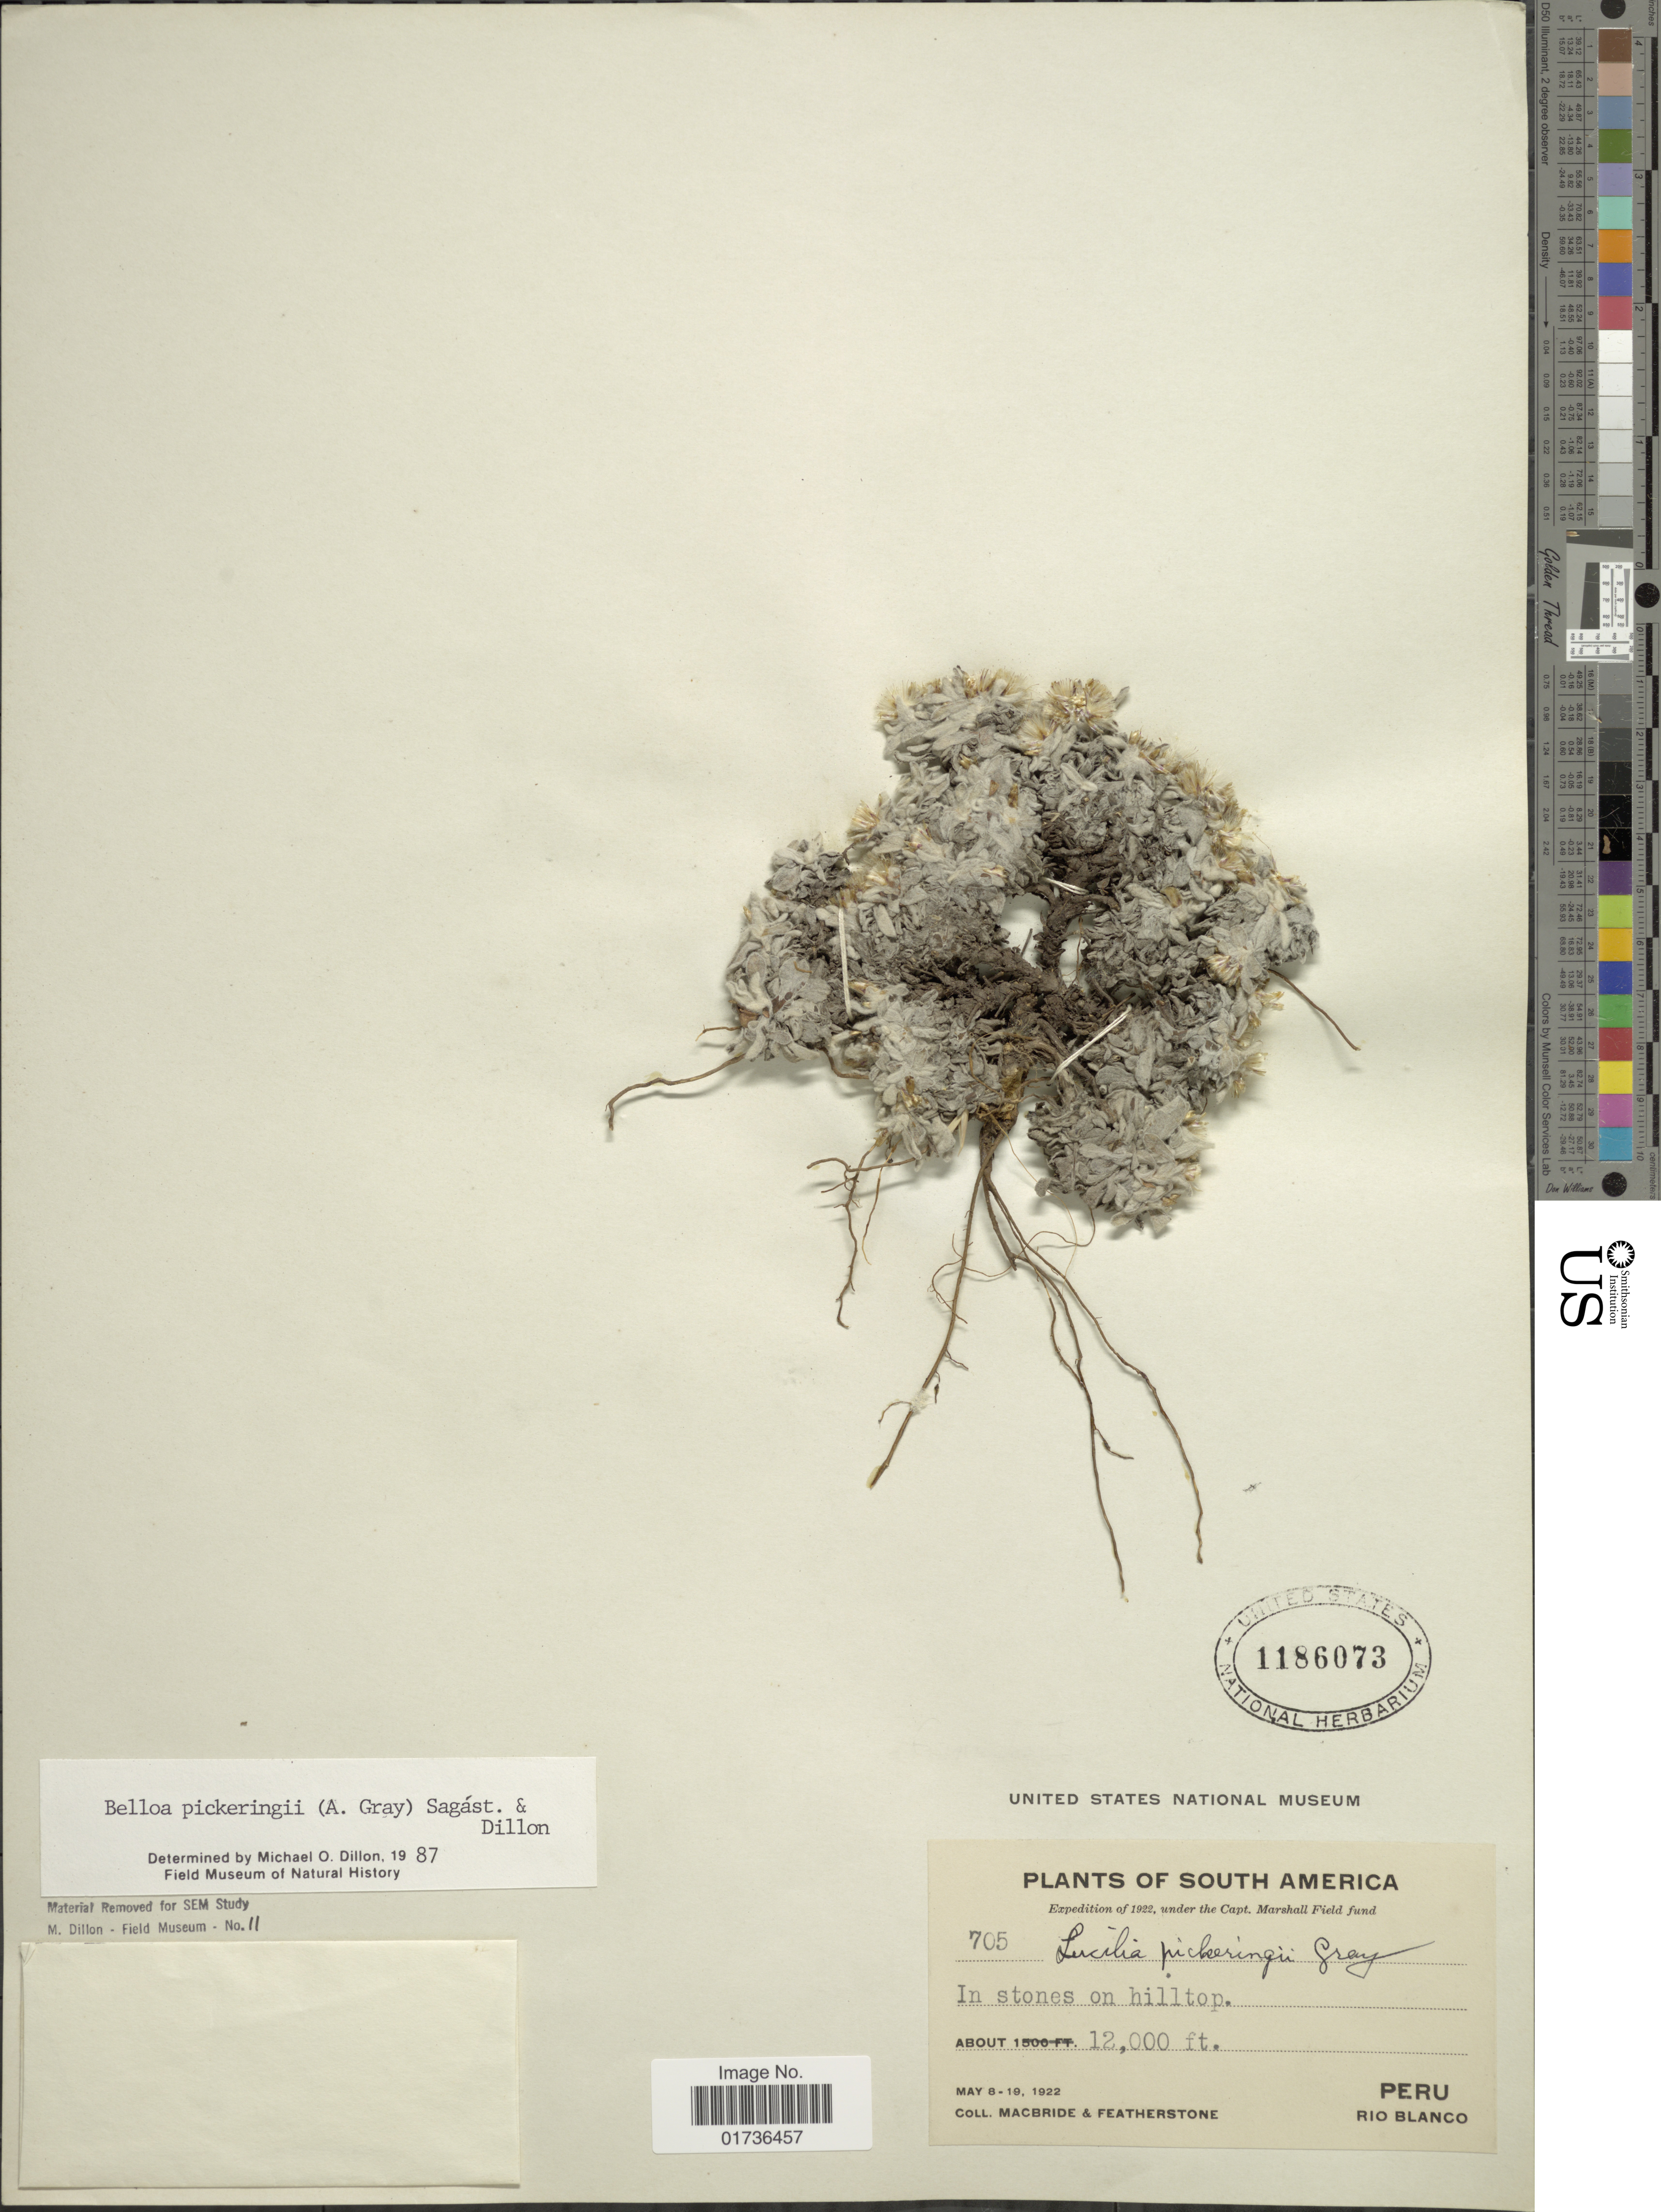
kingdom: Plantae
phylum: Tracheophyta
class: Magnoliopsida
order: Asterales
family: Asteraceae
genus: Mniodes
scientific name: Mniodes piptolepis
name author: (Wedd.) S.E. Freire et al.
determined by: Dillon, M. O.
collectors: Macbride, -- & -. Featherstone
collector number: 705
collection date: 1922-05-08/1922-05-19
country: Peru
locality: In stone on hilltop, Rio Blanco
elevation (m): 366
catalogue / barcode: US 1186073